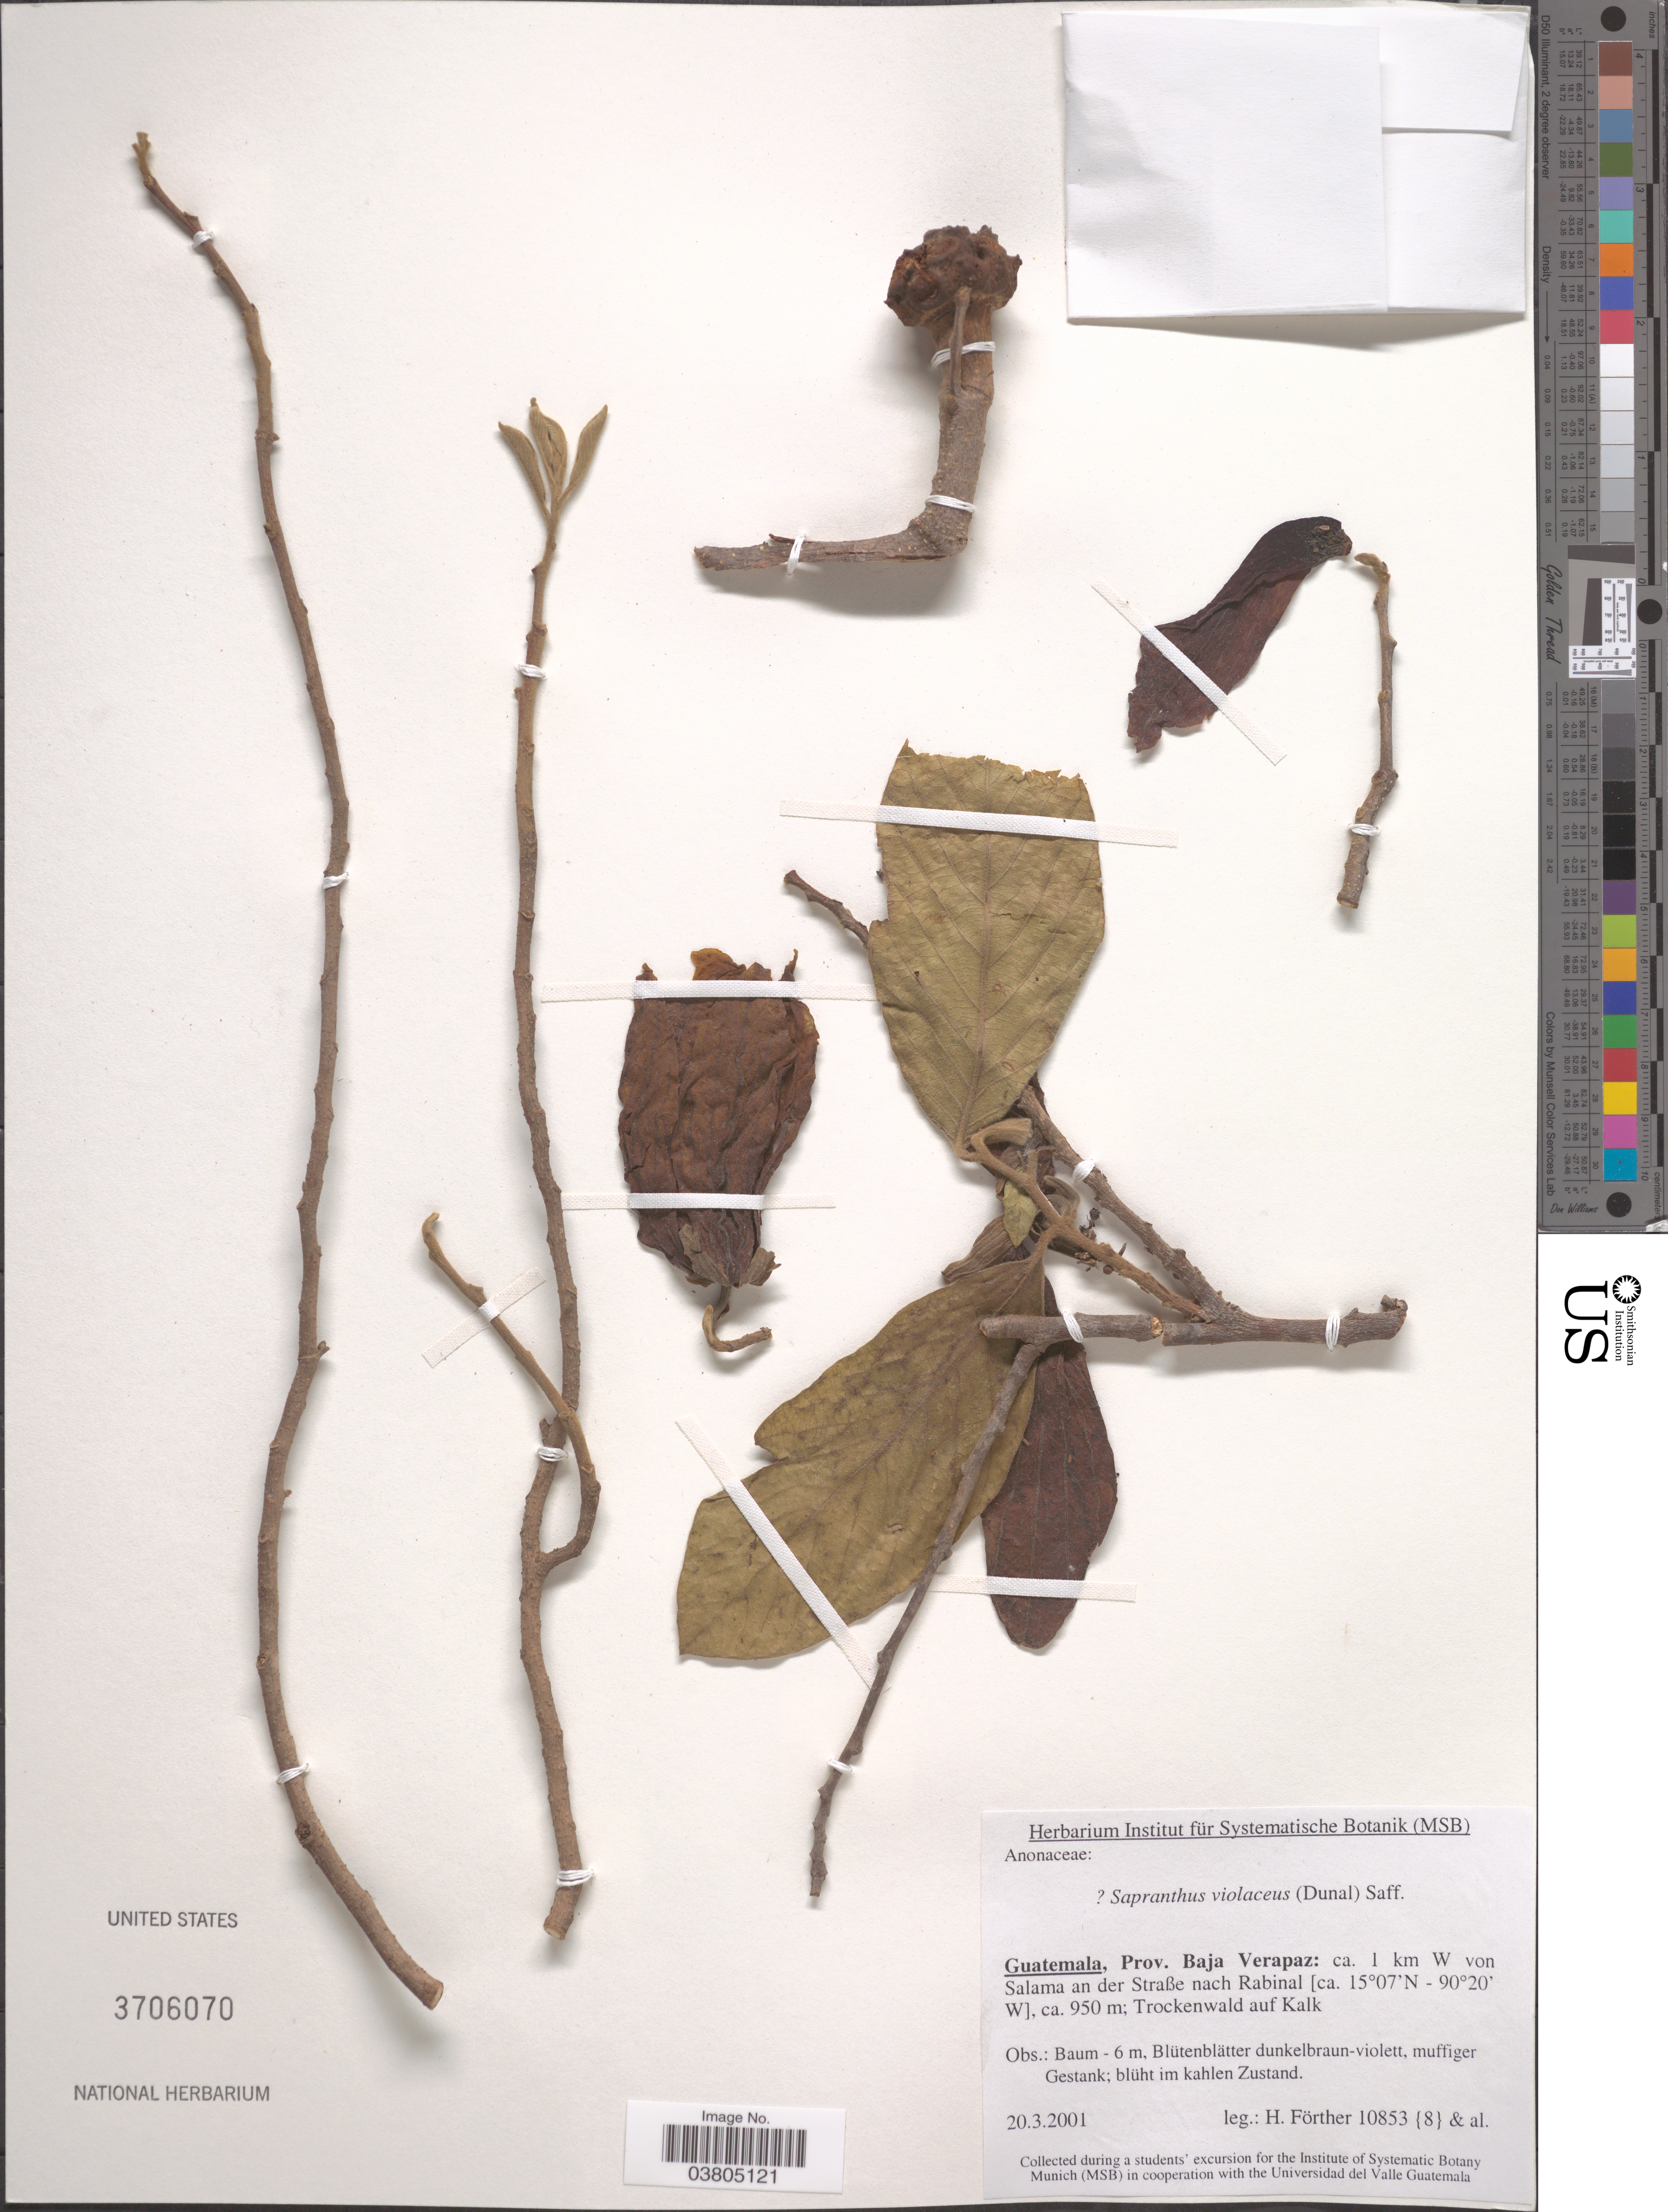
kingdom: Plantae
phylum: Tracheophyta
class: Magnoliopsida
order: Magnoliales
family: Annonaceae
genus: Sapranthus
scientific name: Sapranthus violaceus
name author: (Dunal) Saff.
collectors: H. Förther & et al.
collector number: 10853{8}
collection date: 2001-03-20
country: Guatemala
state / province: Baja Verapaz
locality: Ca. 1 km W von Salama an der Straße nach Rabinal.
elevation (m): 950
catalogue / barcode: US 3706070